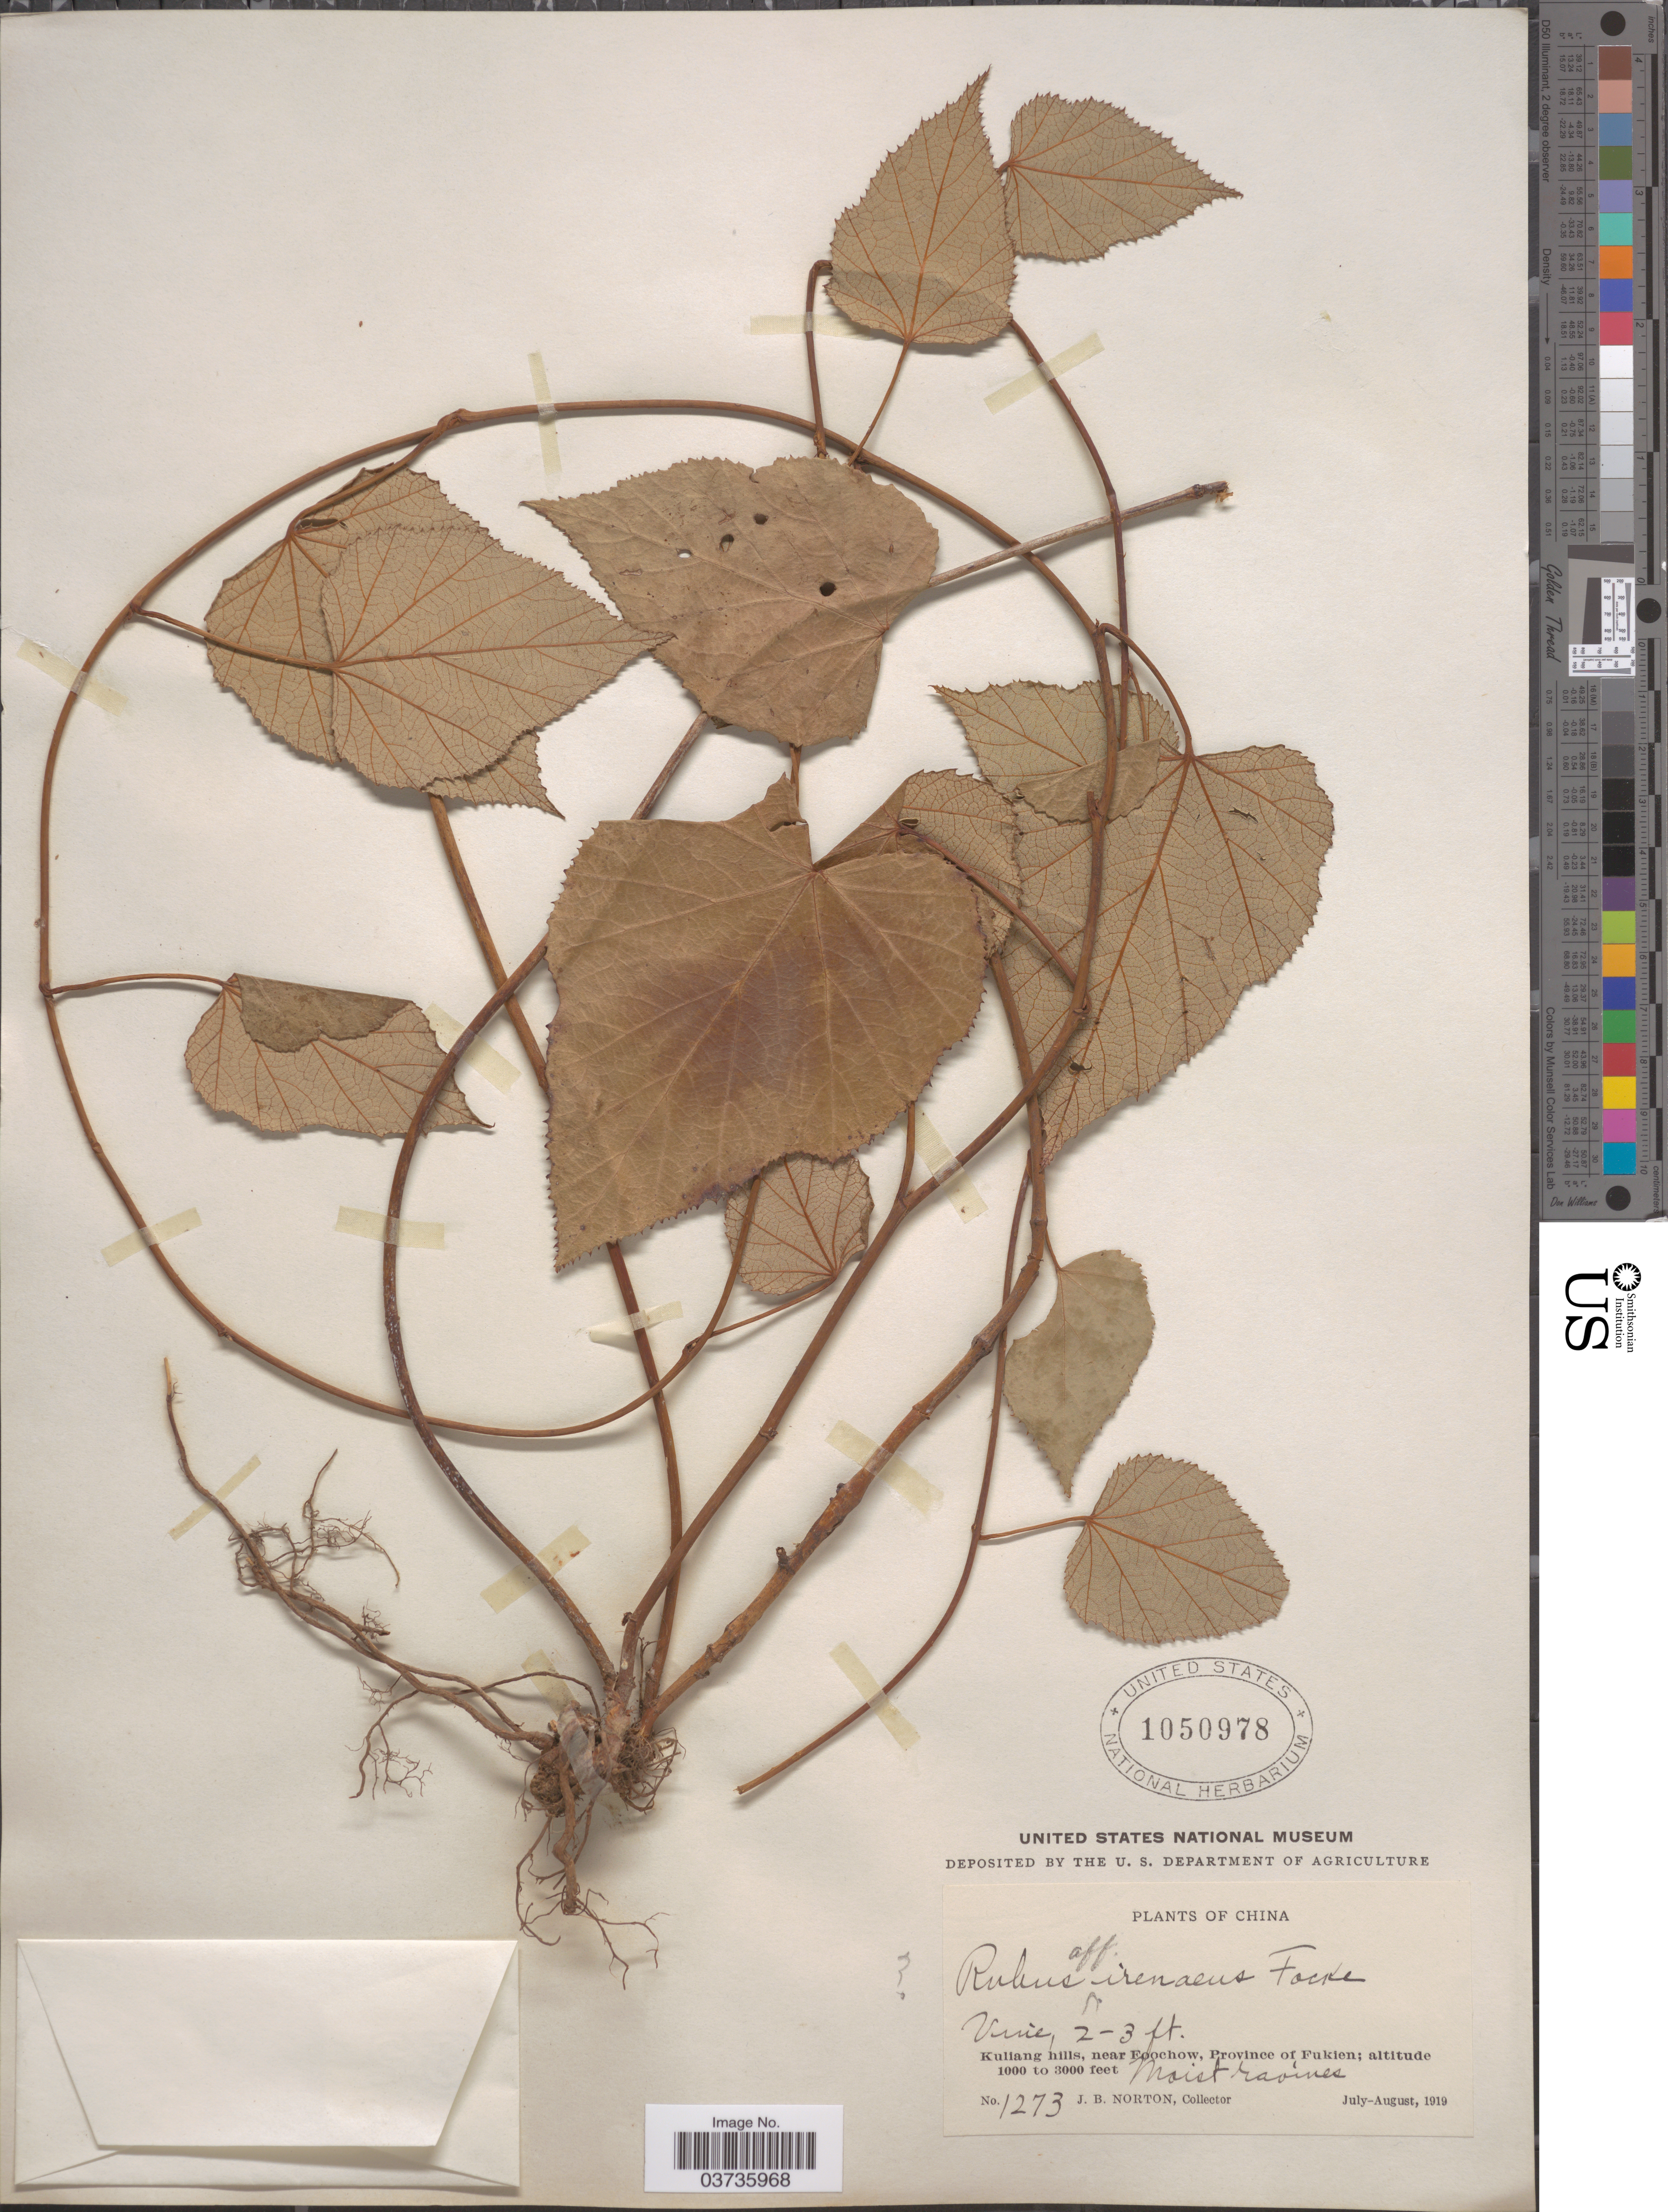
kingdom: Plantae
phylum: Tracheophyta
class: Magnoliopsida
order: Rosales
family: Rosaceae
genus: Rubus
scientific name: Rubus irenaeus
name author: Focke in Diels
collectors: J. B. Norton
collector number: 1273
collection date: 1919-07/1919-08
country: China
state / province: Fujian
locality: Kuliang hills, near Foochow, Province of Fukien.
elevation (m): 305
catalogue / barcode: US 1050978